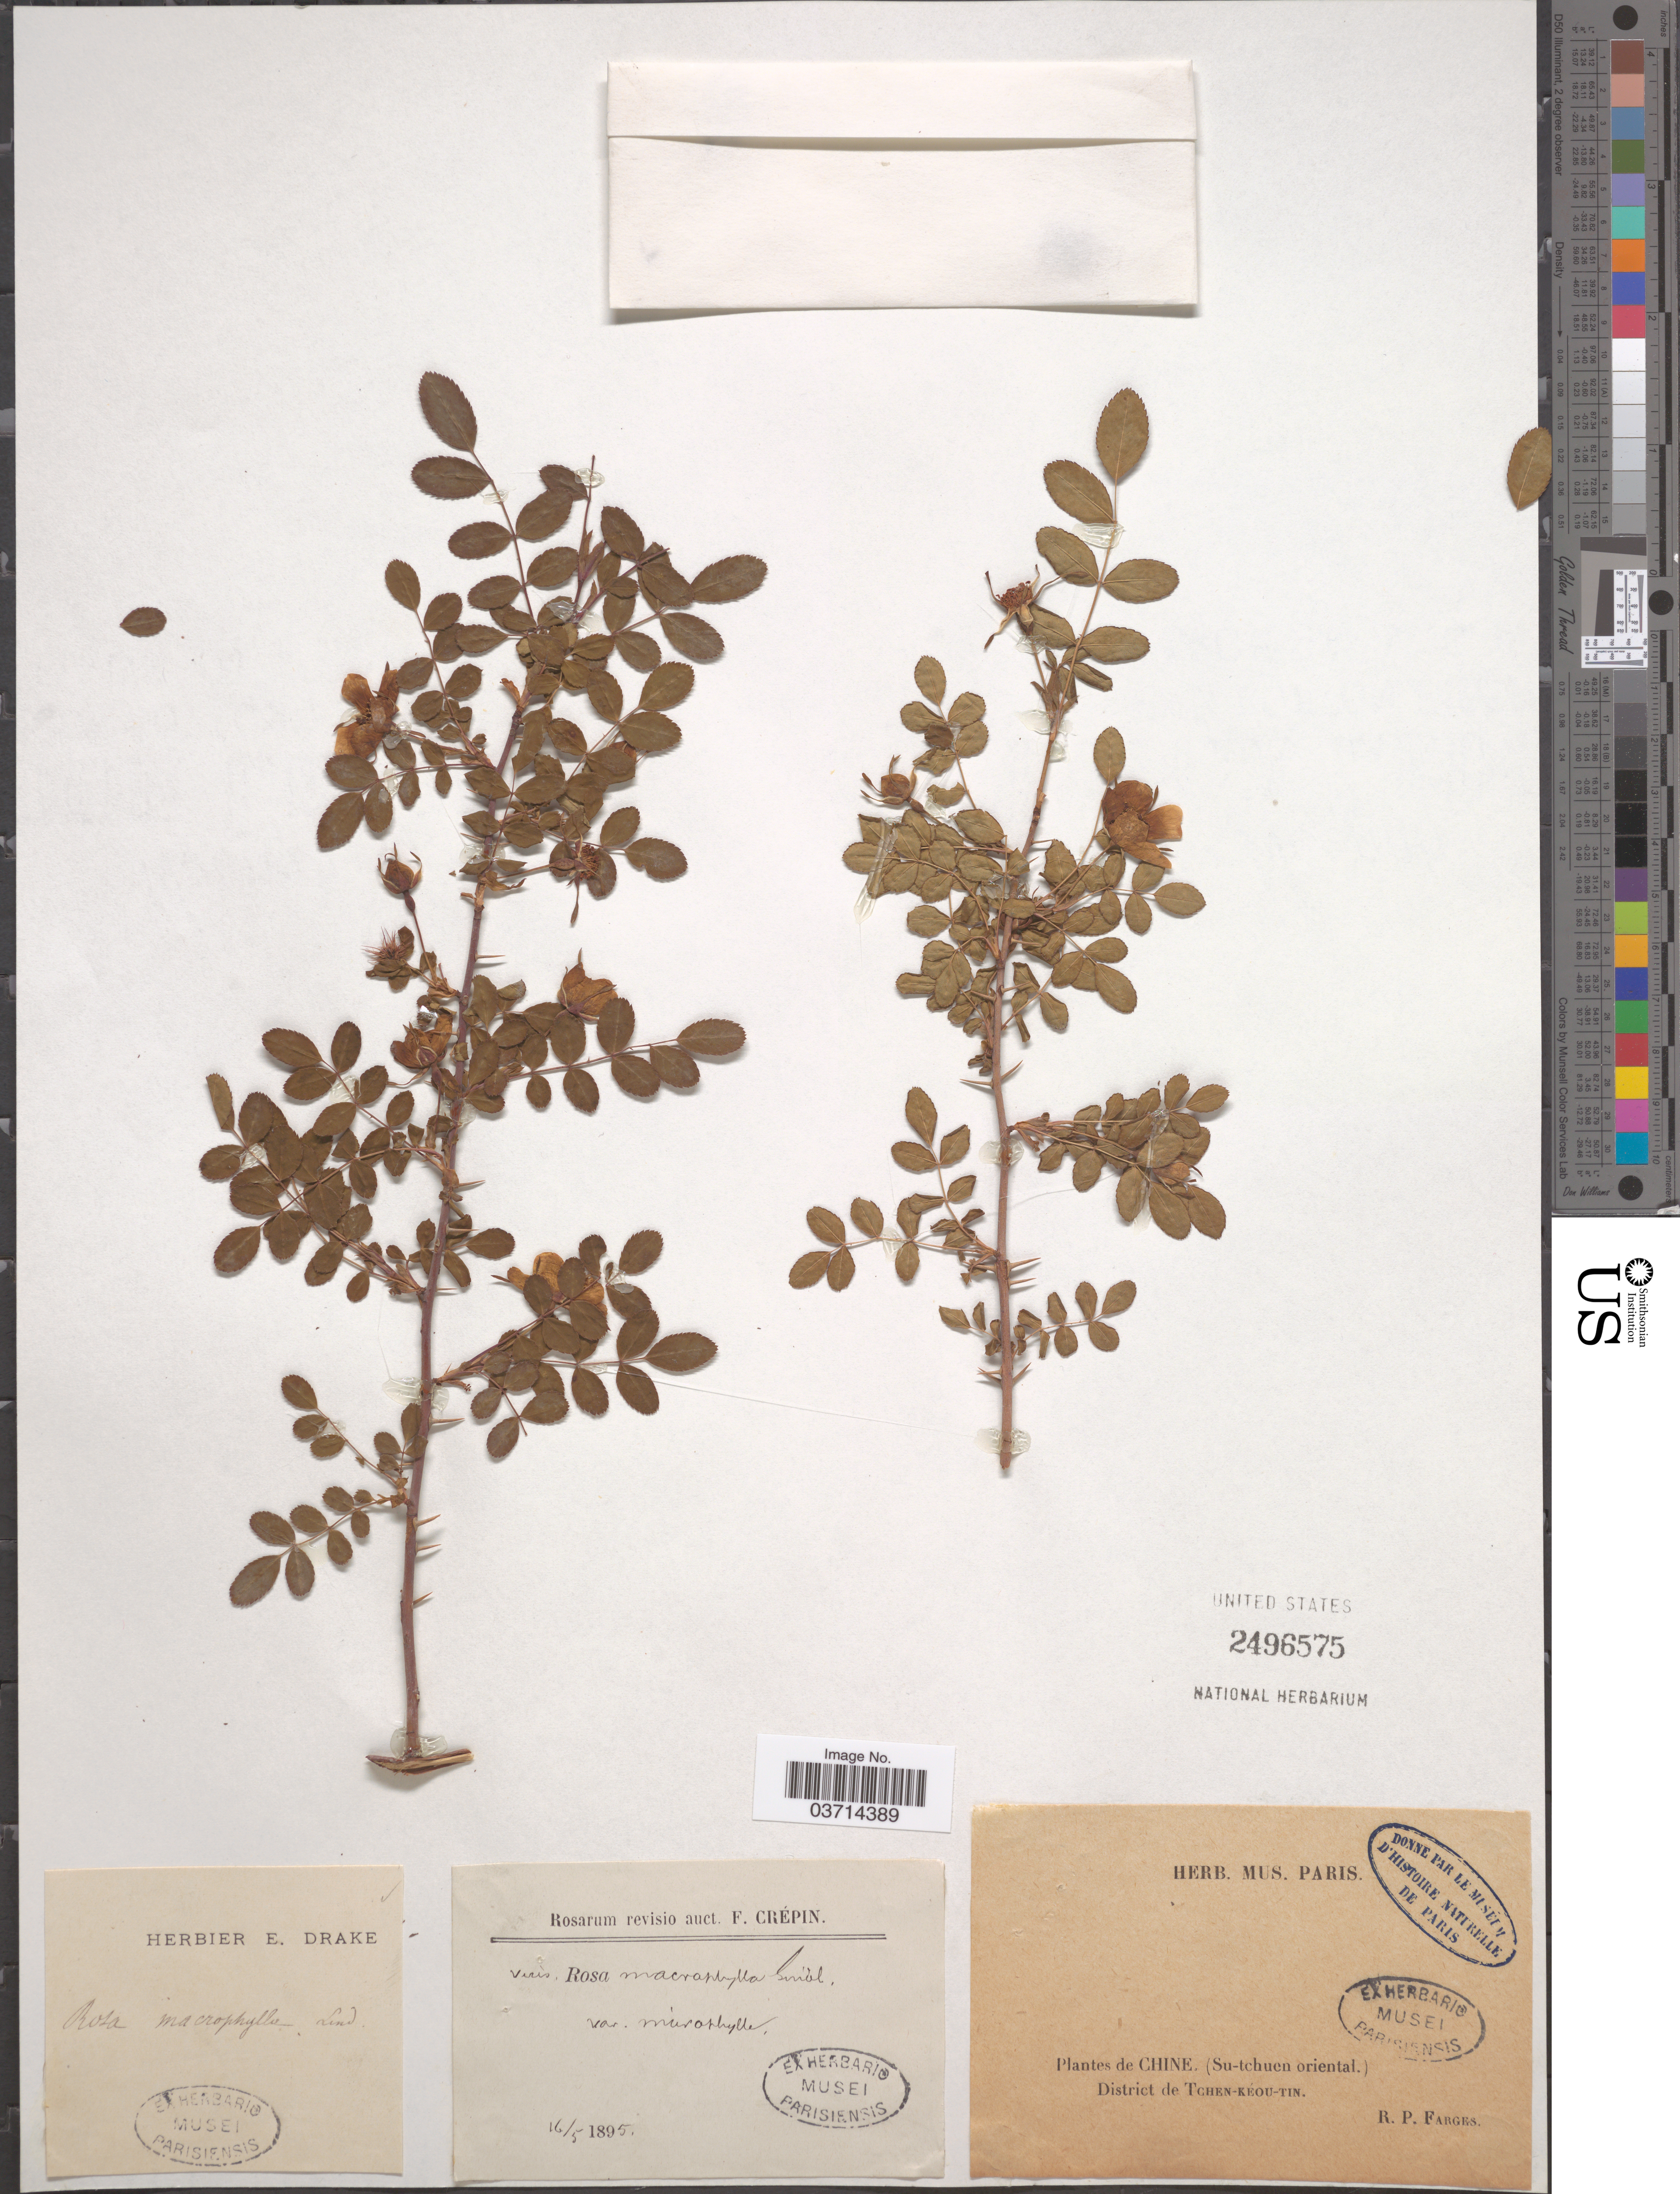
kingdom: Plantae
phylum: Tracheophyta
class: Magnoliopsida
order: Rosales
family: Rosaceae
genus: Rosa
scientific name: Rosa macrophylla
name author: Lindl.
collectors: R. Farges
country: China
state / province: Sichuan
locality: Chine. (Su-tchuan oriental.) District de Tchen-kéou-tin.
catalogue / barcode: US 2496575